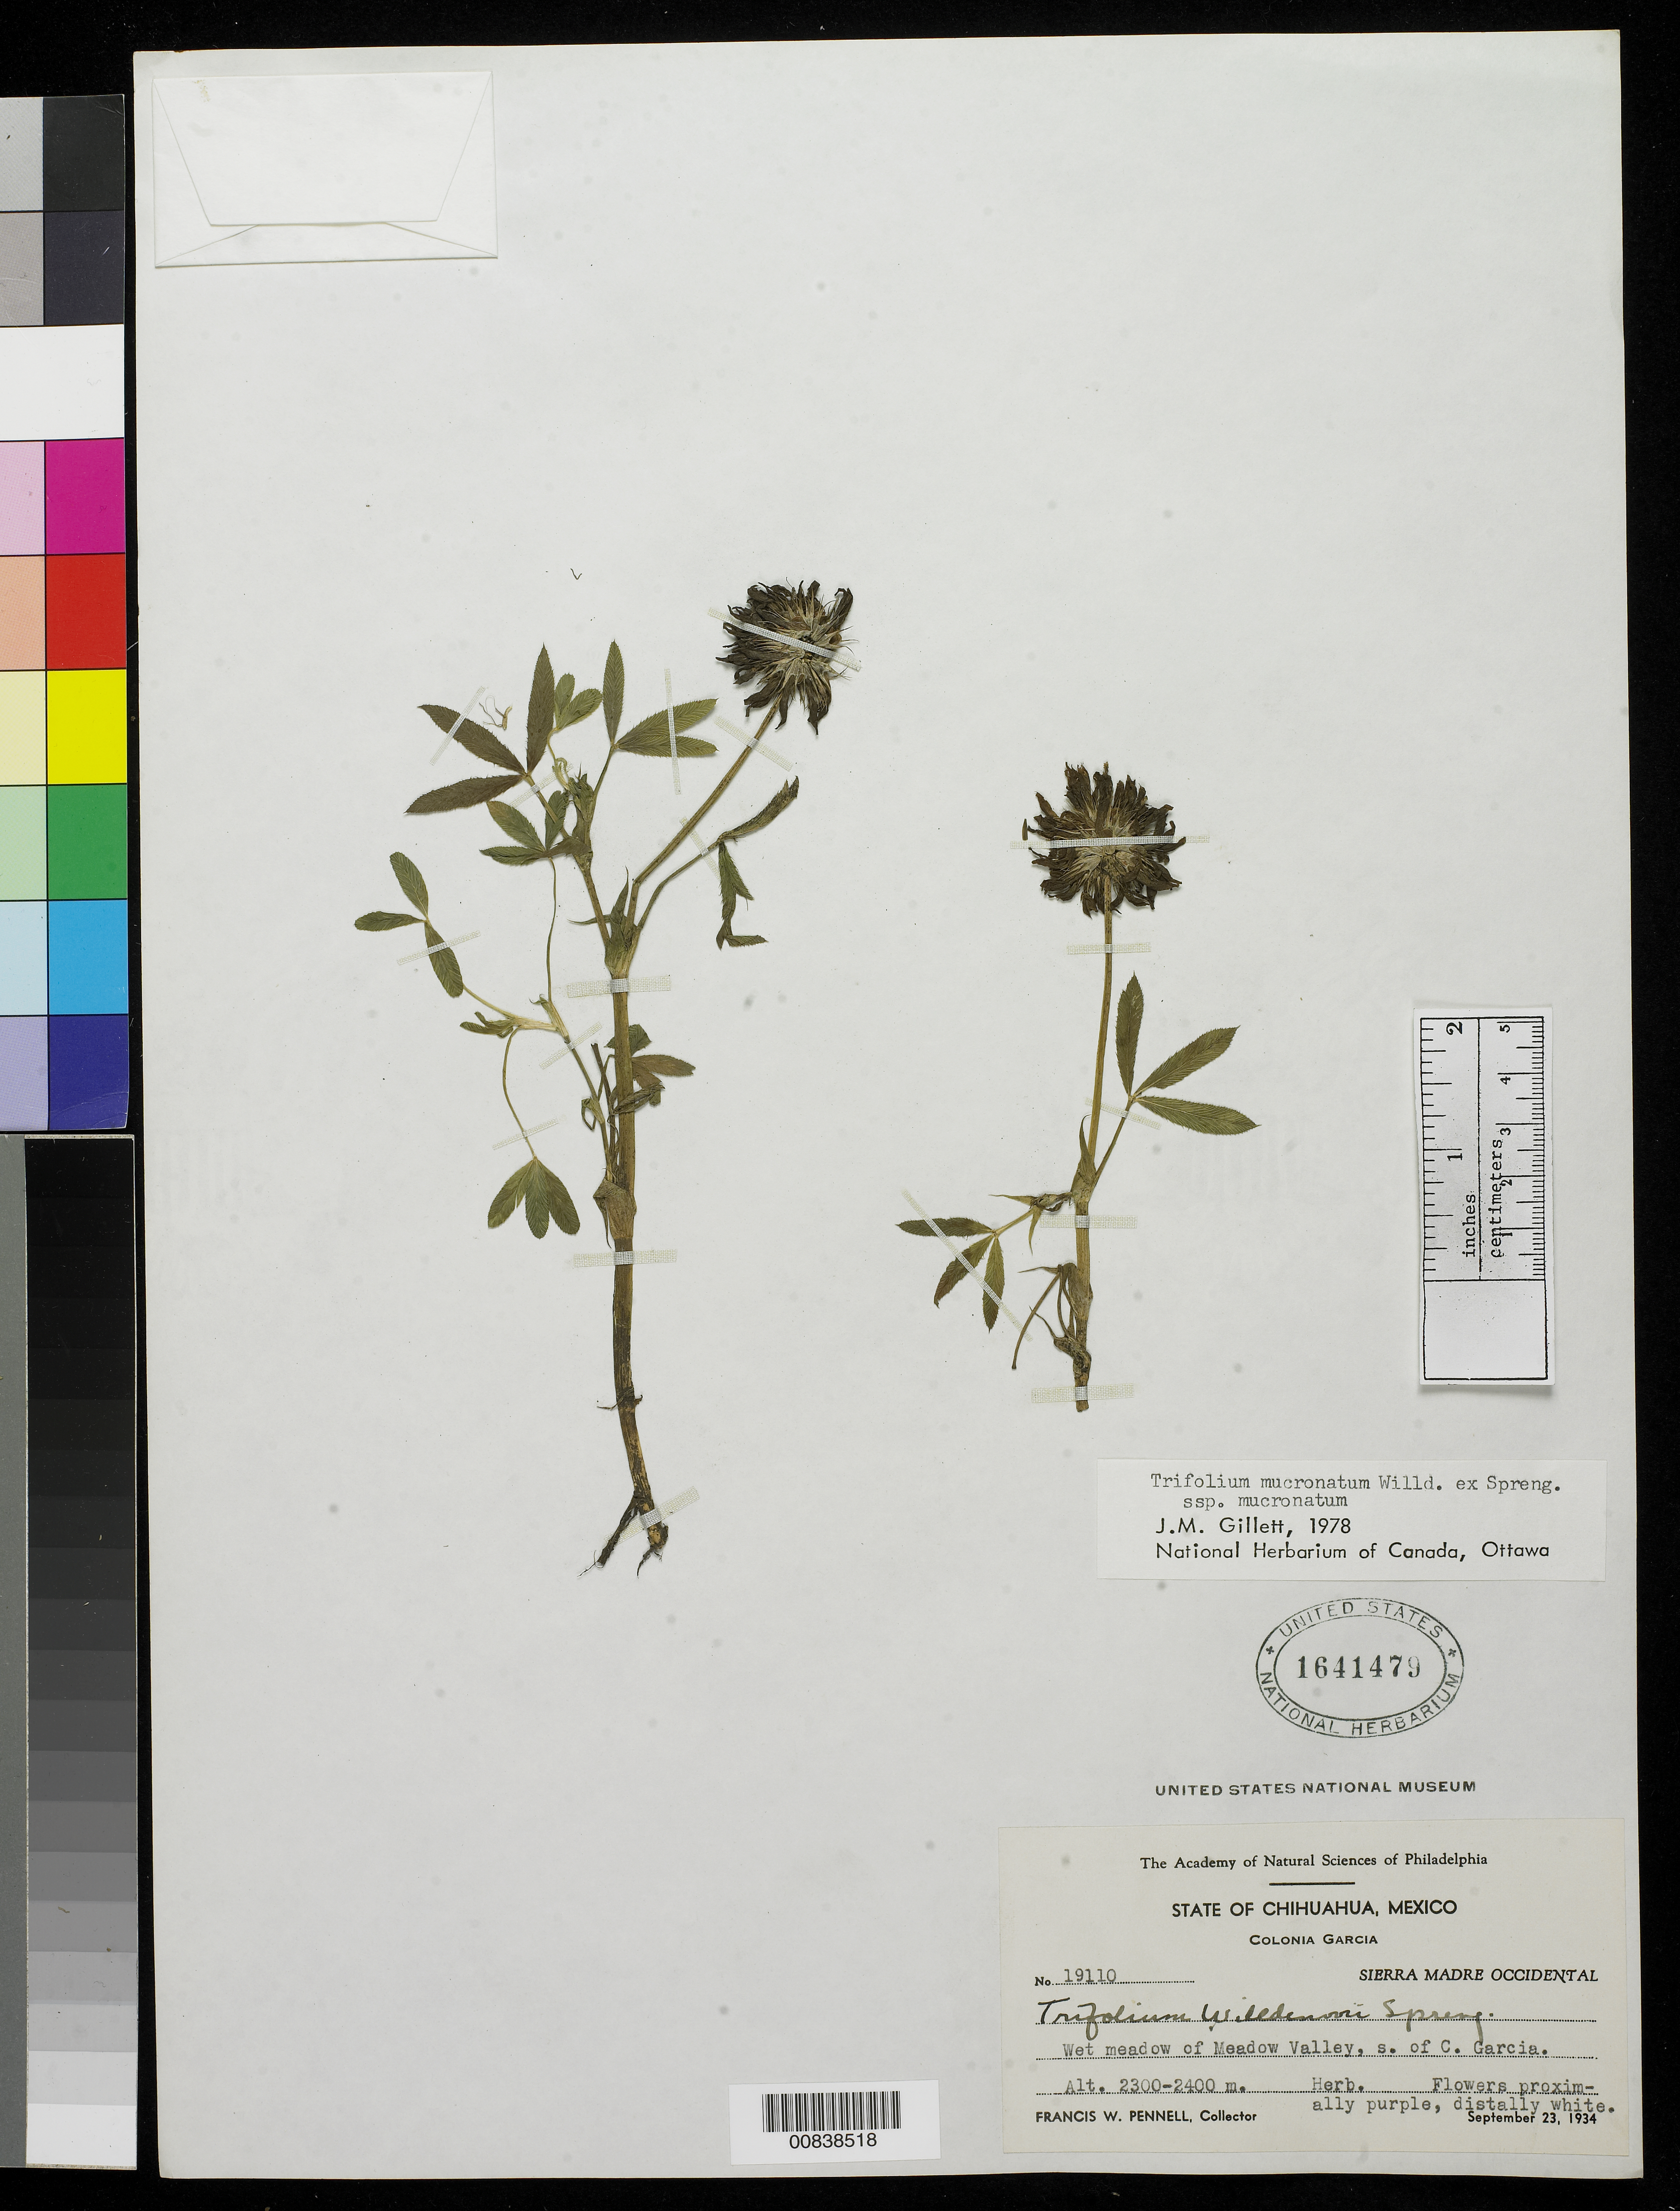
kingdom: Plantae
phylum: Tracheophyta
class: Magnoliopsida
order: Fabales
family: Fabaceae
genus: Trifolium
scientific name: Trifolium mucronatum subsp. mucronatum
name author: Willd. ex Spreng.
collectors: F. W. Pennell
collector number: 19110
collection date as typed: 23 Sep 1934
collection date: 1934-09-23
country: Mexico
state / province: Chihuahua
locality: Meadow Valley, S of Colonia García. Sierra Madre Occidental.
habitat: Wet meadow.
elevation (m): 2400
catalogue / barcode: US 1641479